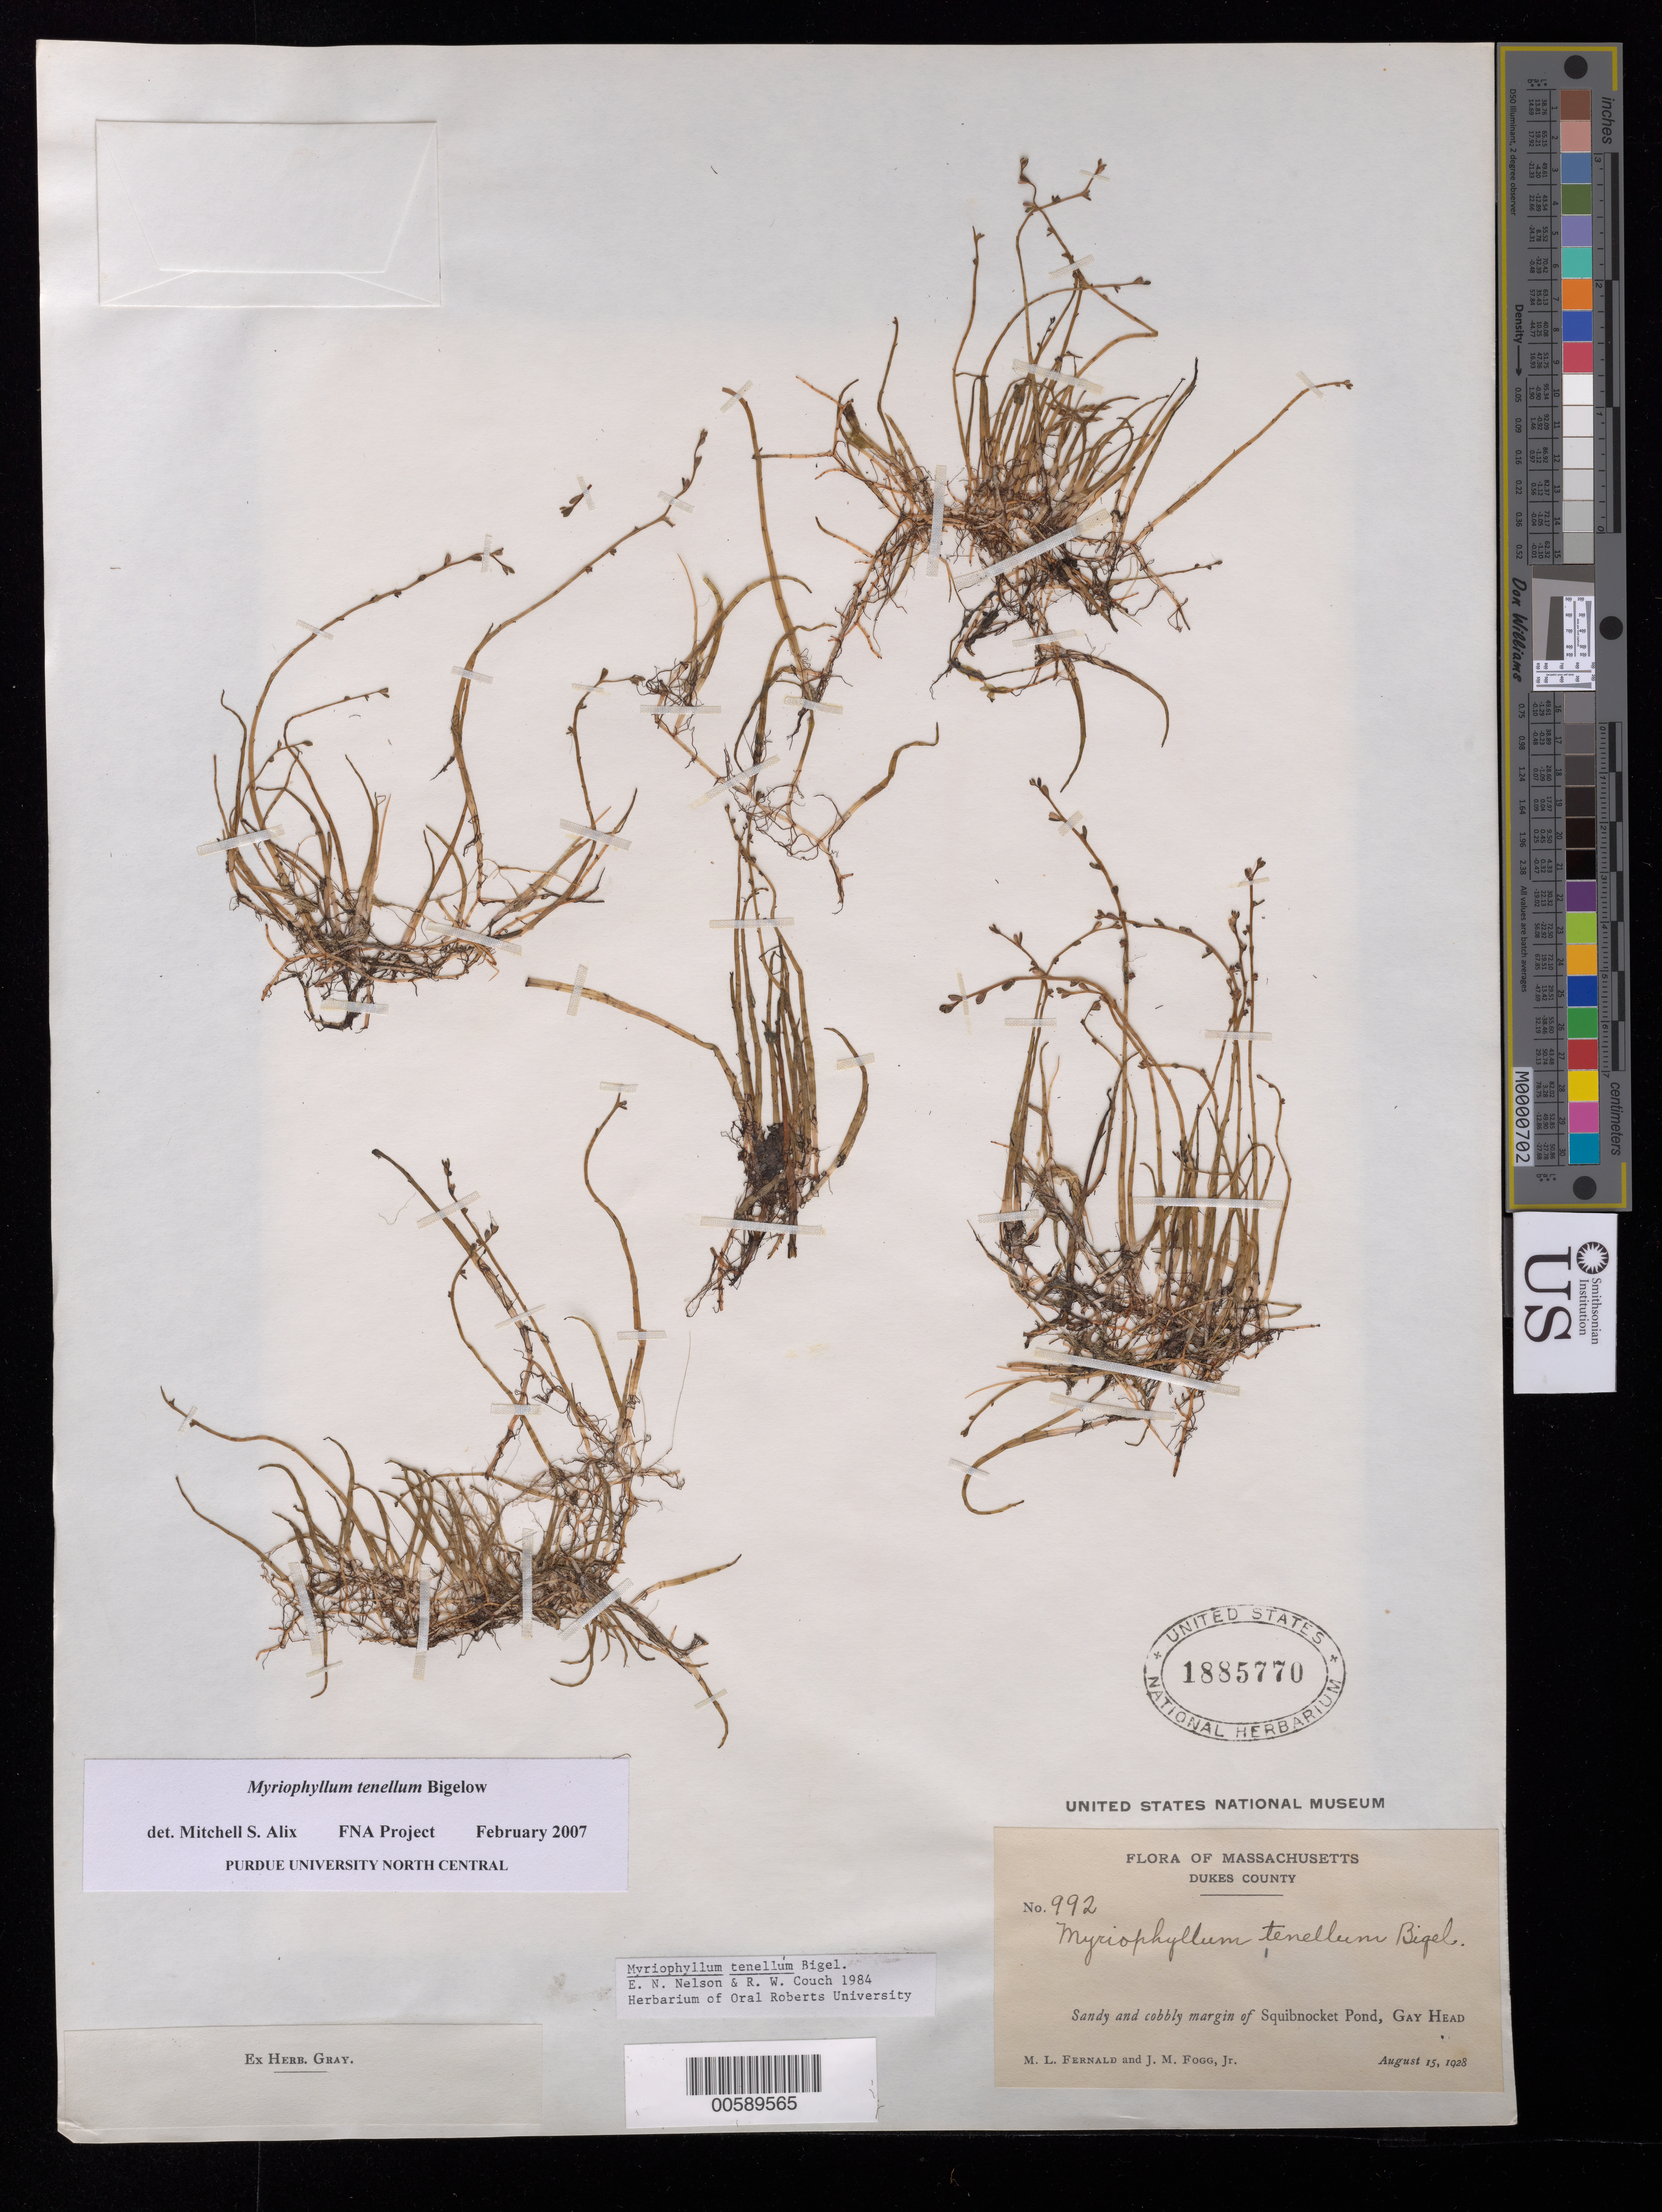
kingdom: Plantae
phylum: Tracheophyta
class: Magnoliopsida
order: Saxifragales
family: Haloragaceae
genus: Myriophyllum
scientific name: Myriophyllum tenellum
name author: Bigelow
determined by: Alix, M. S.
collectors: M. L. Fernald & J. Fogg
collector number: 992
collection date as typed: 15 Aug 1928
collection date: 1928-08-15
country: United States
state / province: Massachusetts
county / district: Dukes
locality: Squibnocket Pond, Gay Head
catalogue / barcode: US 1885770